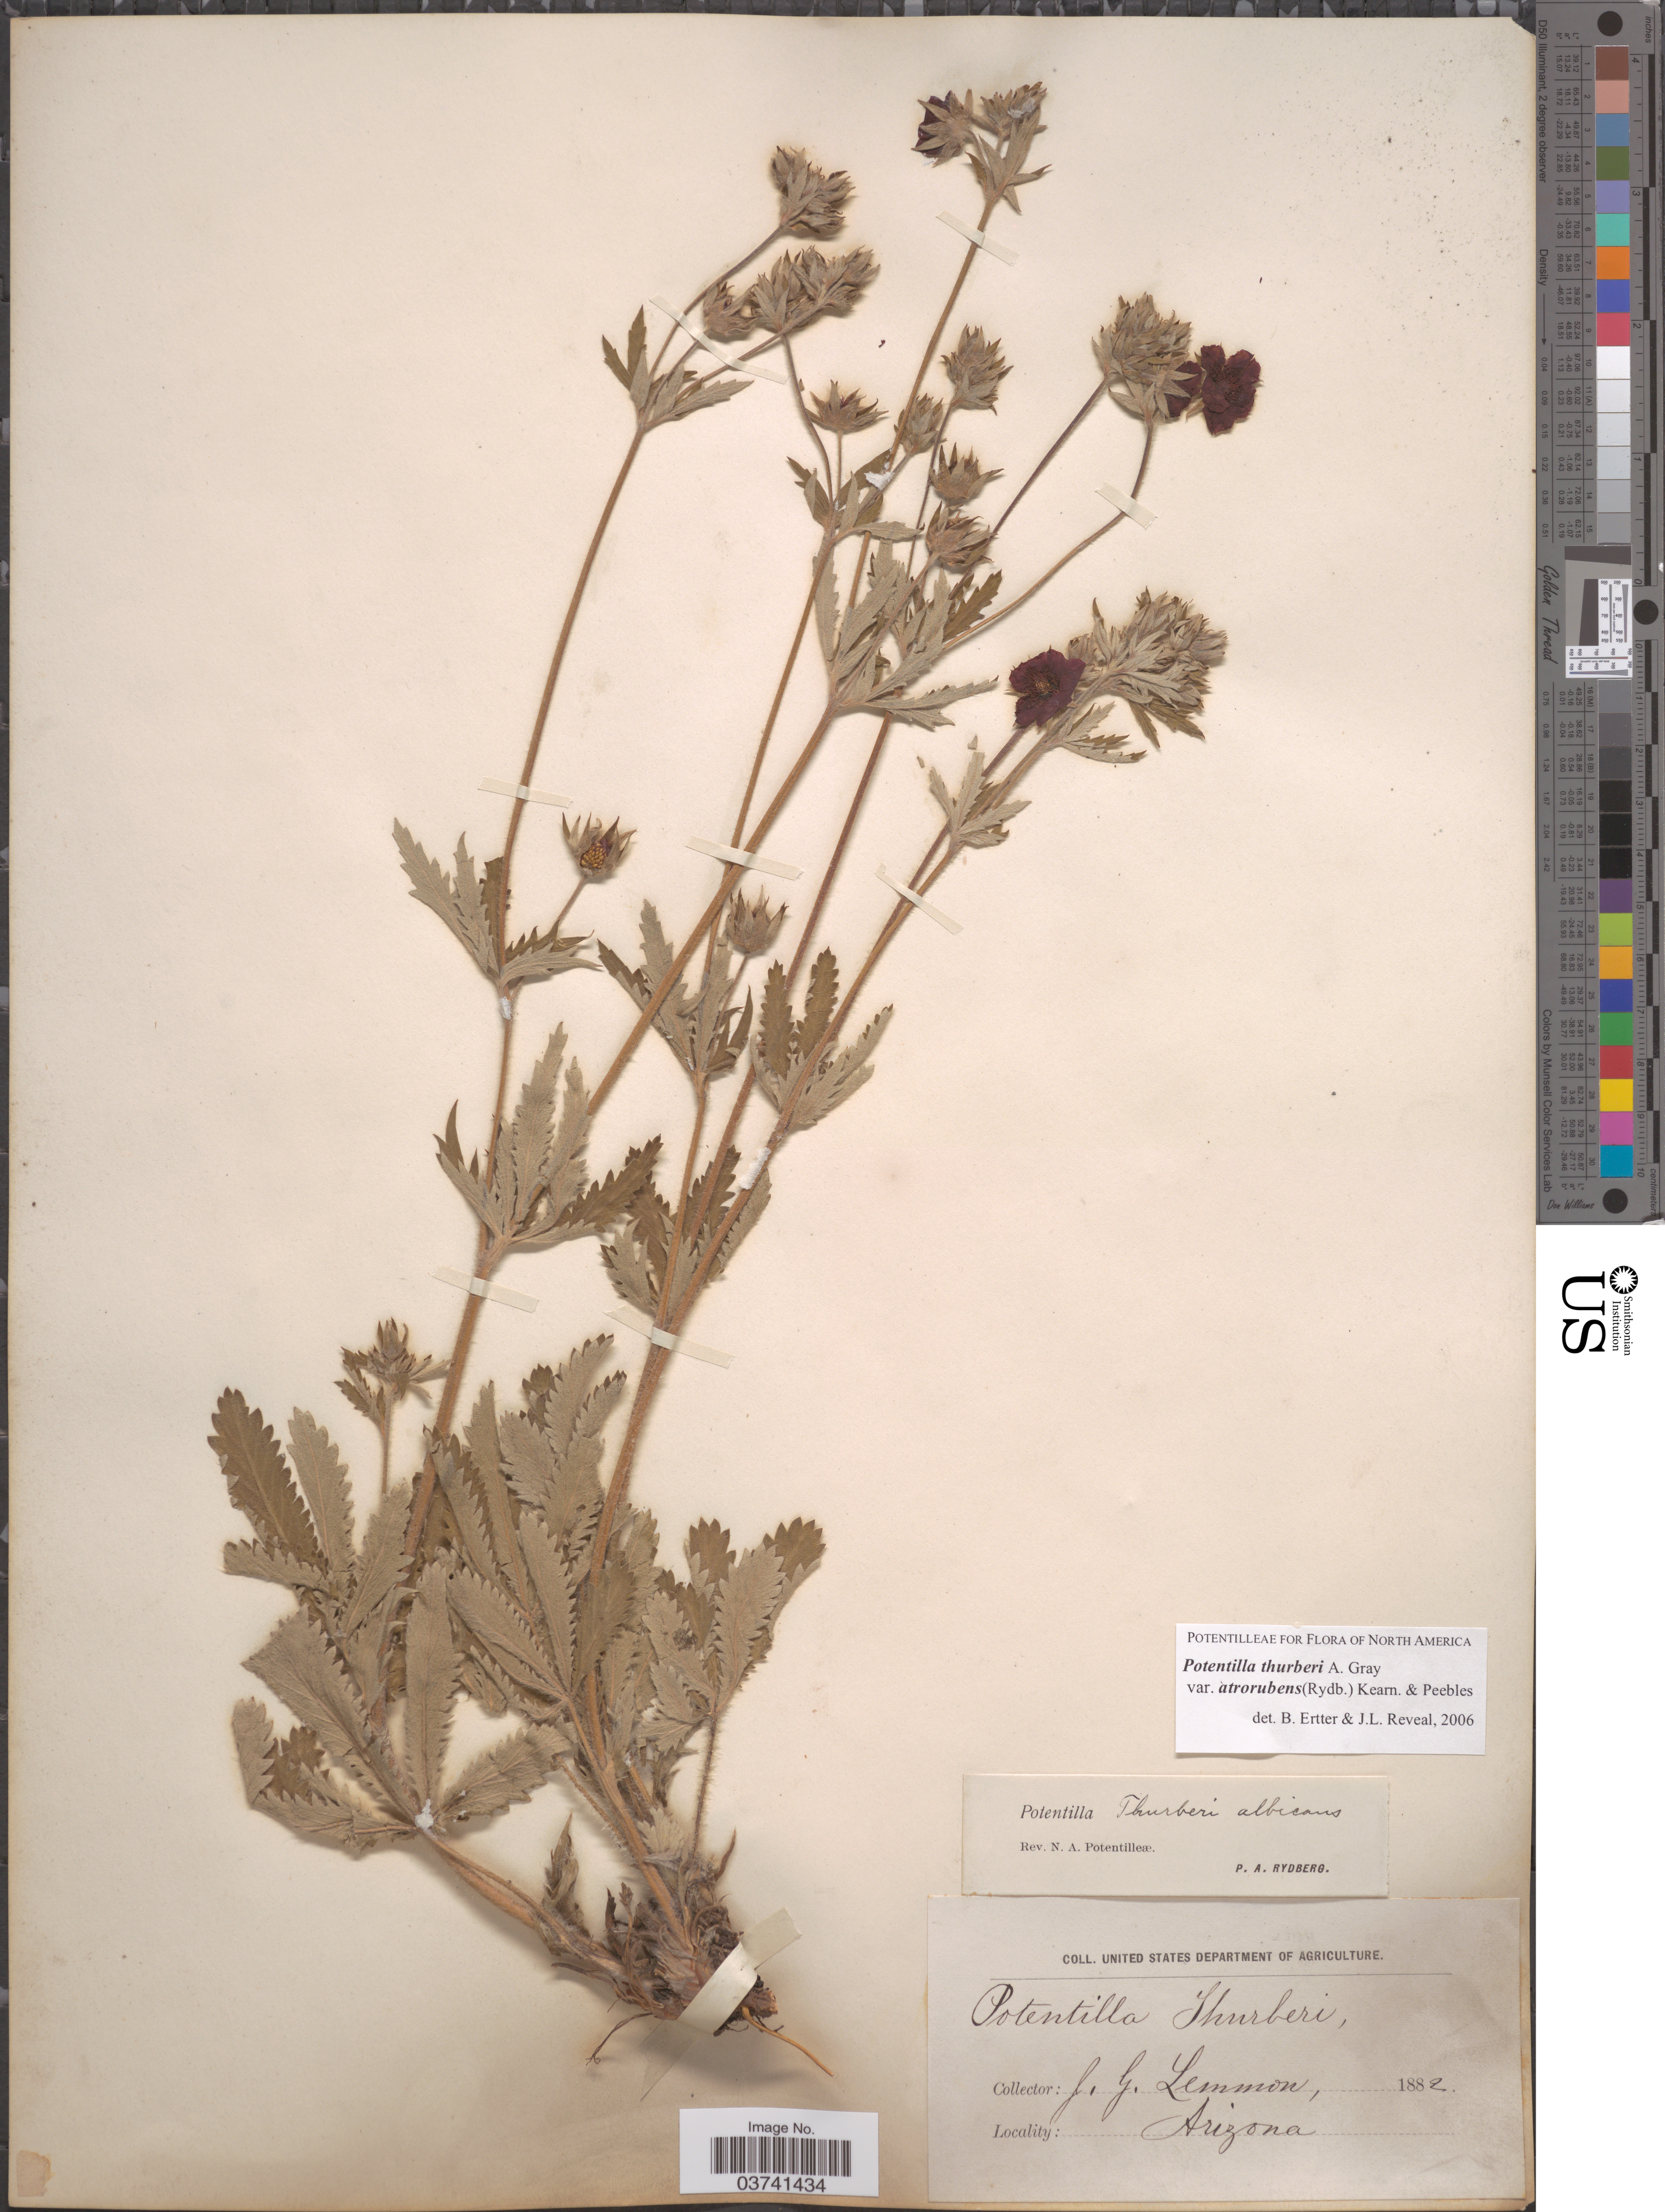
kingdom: Plantae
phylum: Tracheophyta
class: Magnoliopsida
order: Rosales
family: Rosaceae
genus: Potentilla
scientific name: Potentilla thurberi var. atrorubens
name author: A. Gray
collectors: J. Lemmon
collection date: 1882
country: United States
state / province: Arizona